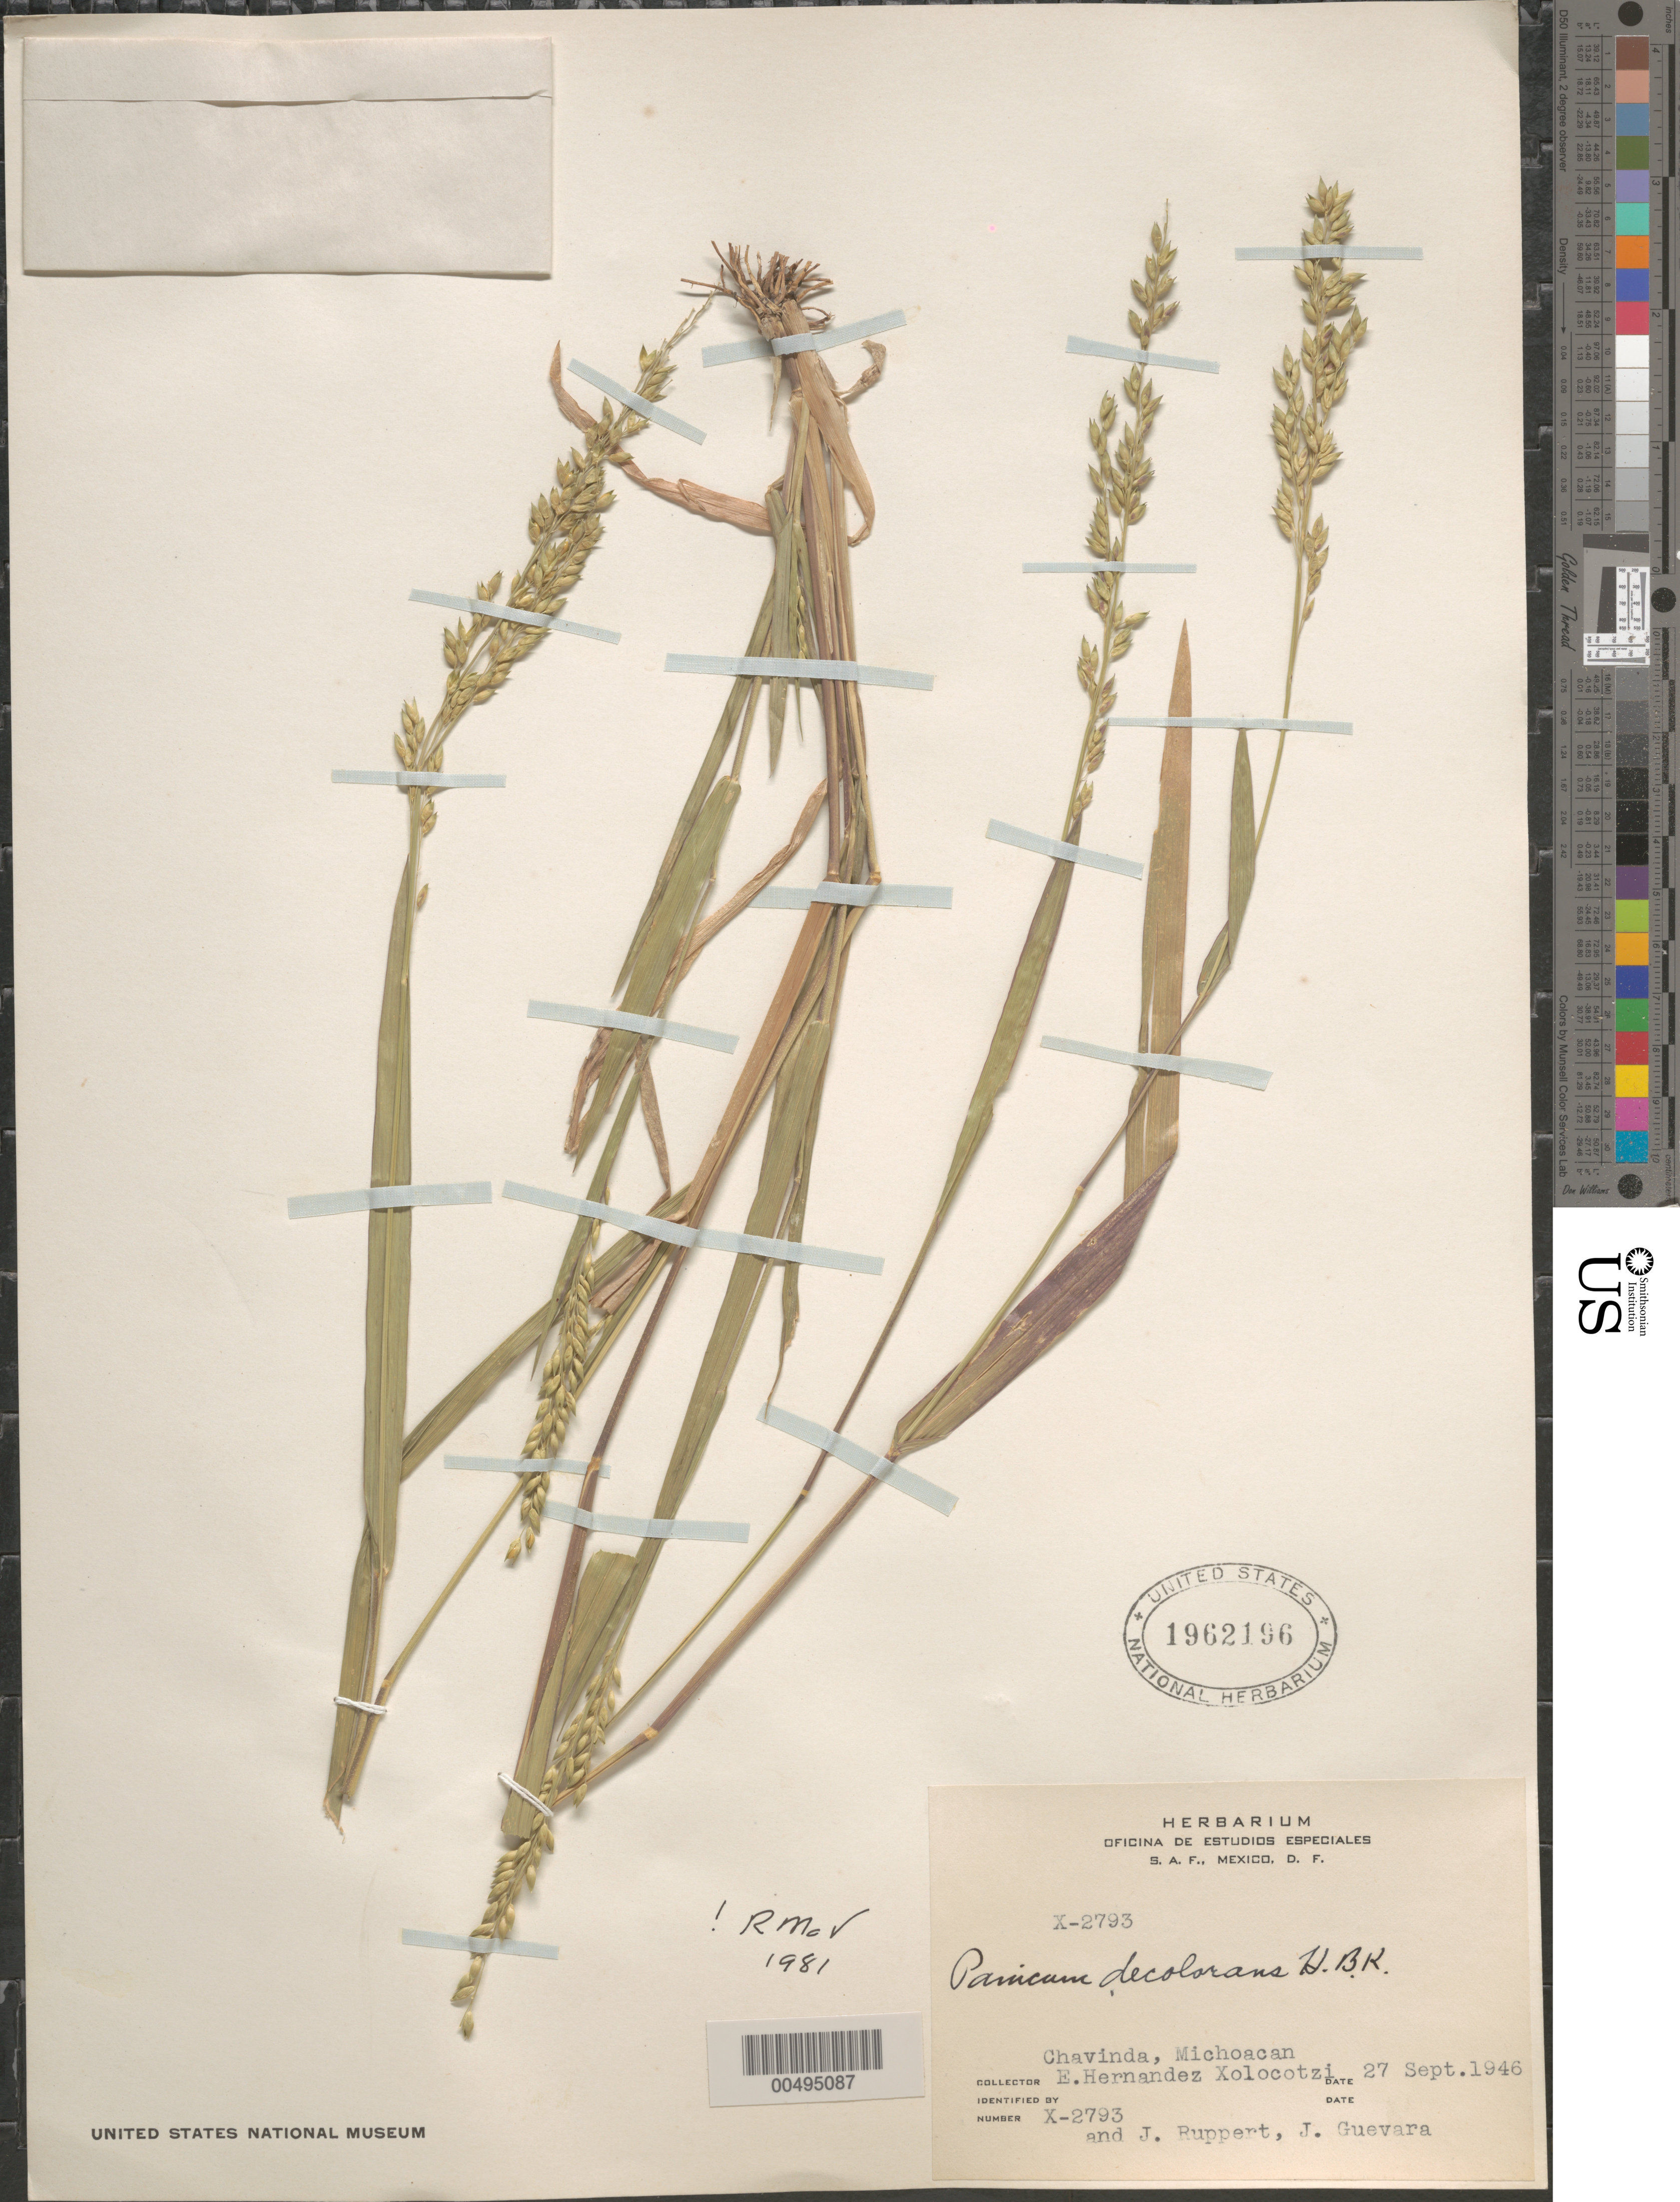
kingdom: Plantae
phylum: Tracheophyta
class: Liliopsida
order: Poales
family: Poaceae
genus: Panicum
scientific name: Panicum decolorans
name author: Kunth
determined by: McVaugh, R.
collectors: E. I. Hernández-X., J. Ruppert & J. Guevara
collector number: X-2793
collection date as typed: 27 Sep 1946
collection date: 1946-09-27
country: Mexico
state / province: Michoacán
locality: Chavinda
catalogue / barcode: US 1962196